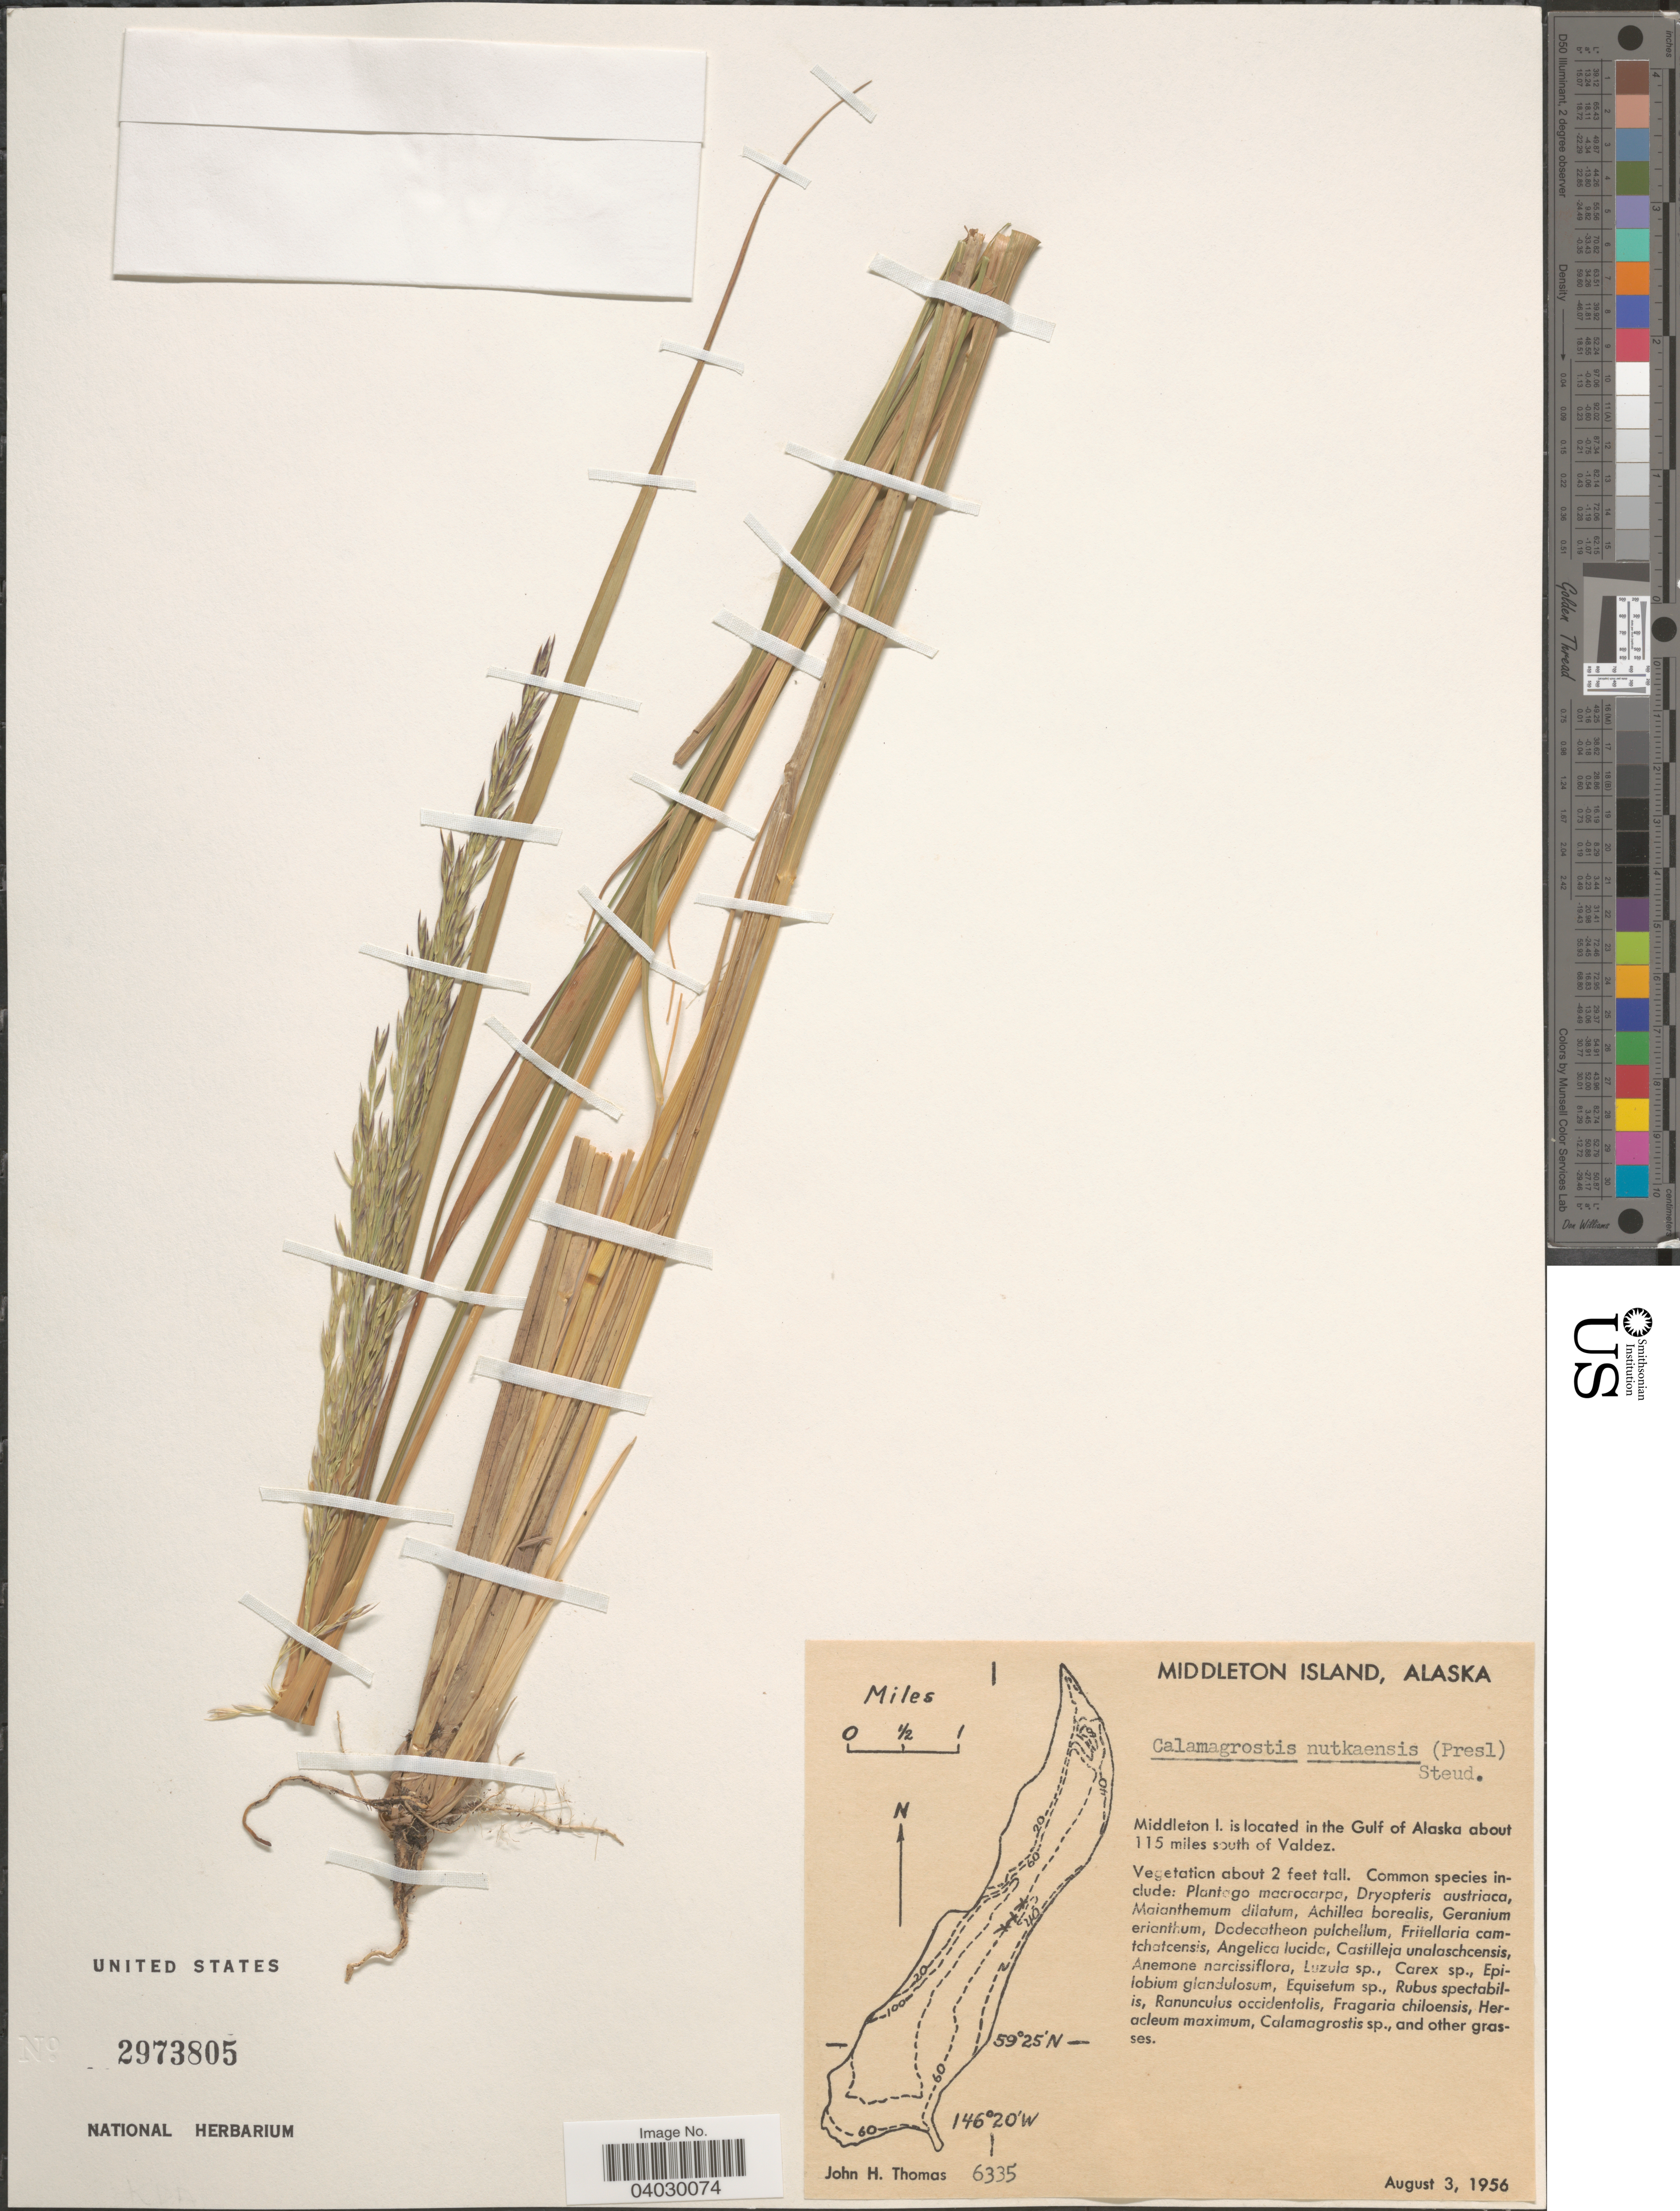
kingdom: Plantae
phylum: Tracheophyta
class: Liliopsida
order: Poales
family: Poaceae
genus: Calamagrostis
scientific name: Calamagrostis nutkaensis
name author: (J. Presl) Steud.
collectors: J. H. Thomas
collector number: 6335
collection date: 1956-08-03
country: United States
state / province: Alaska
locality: Middleton Island. Middleton I. is located in the Gulf of Alaska about 115 miles south of Valdez.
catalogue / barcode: US 2973805